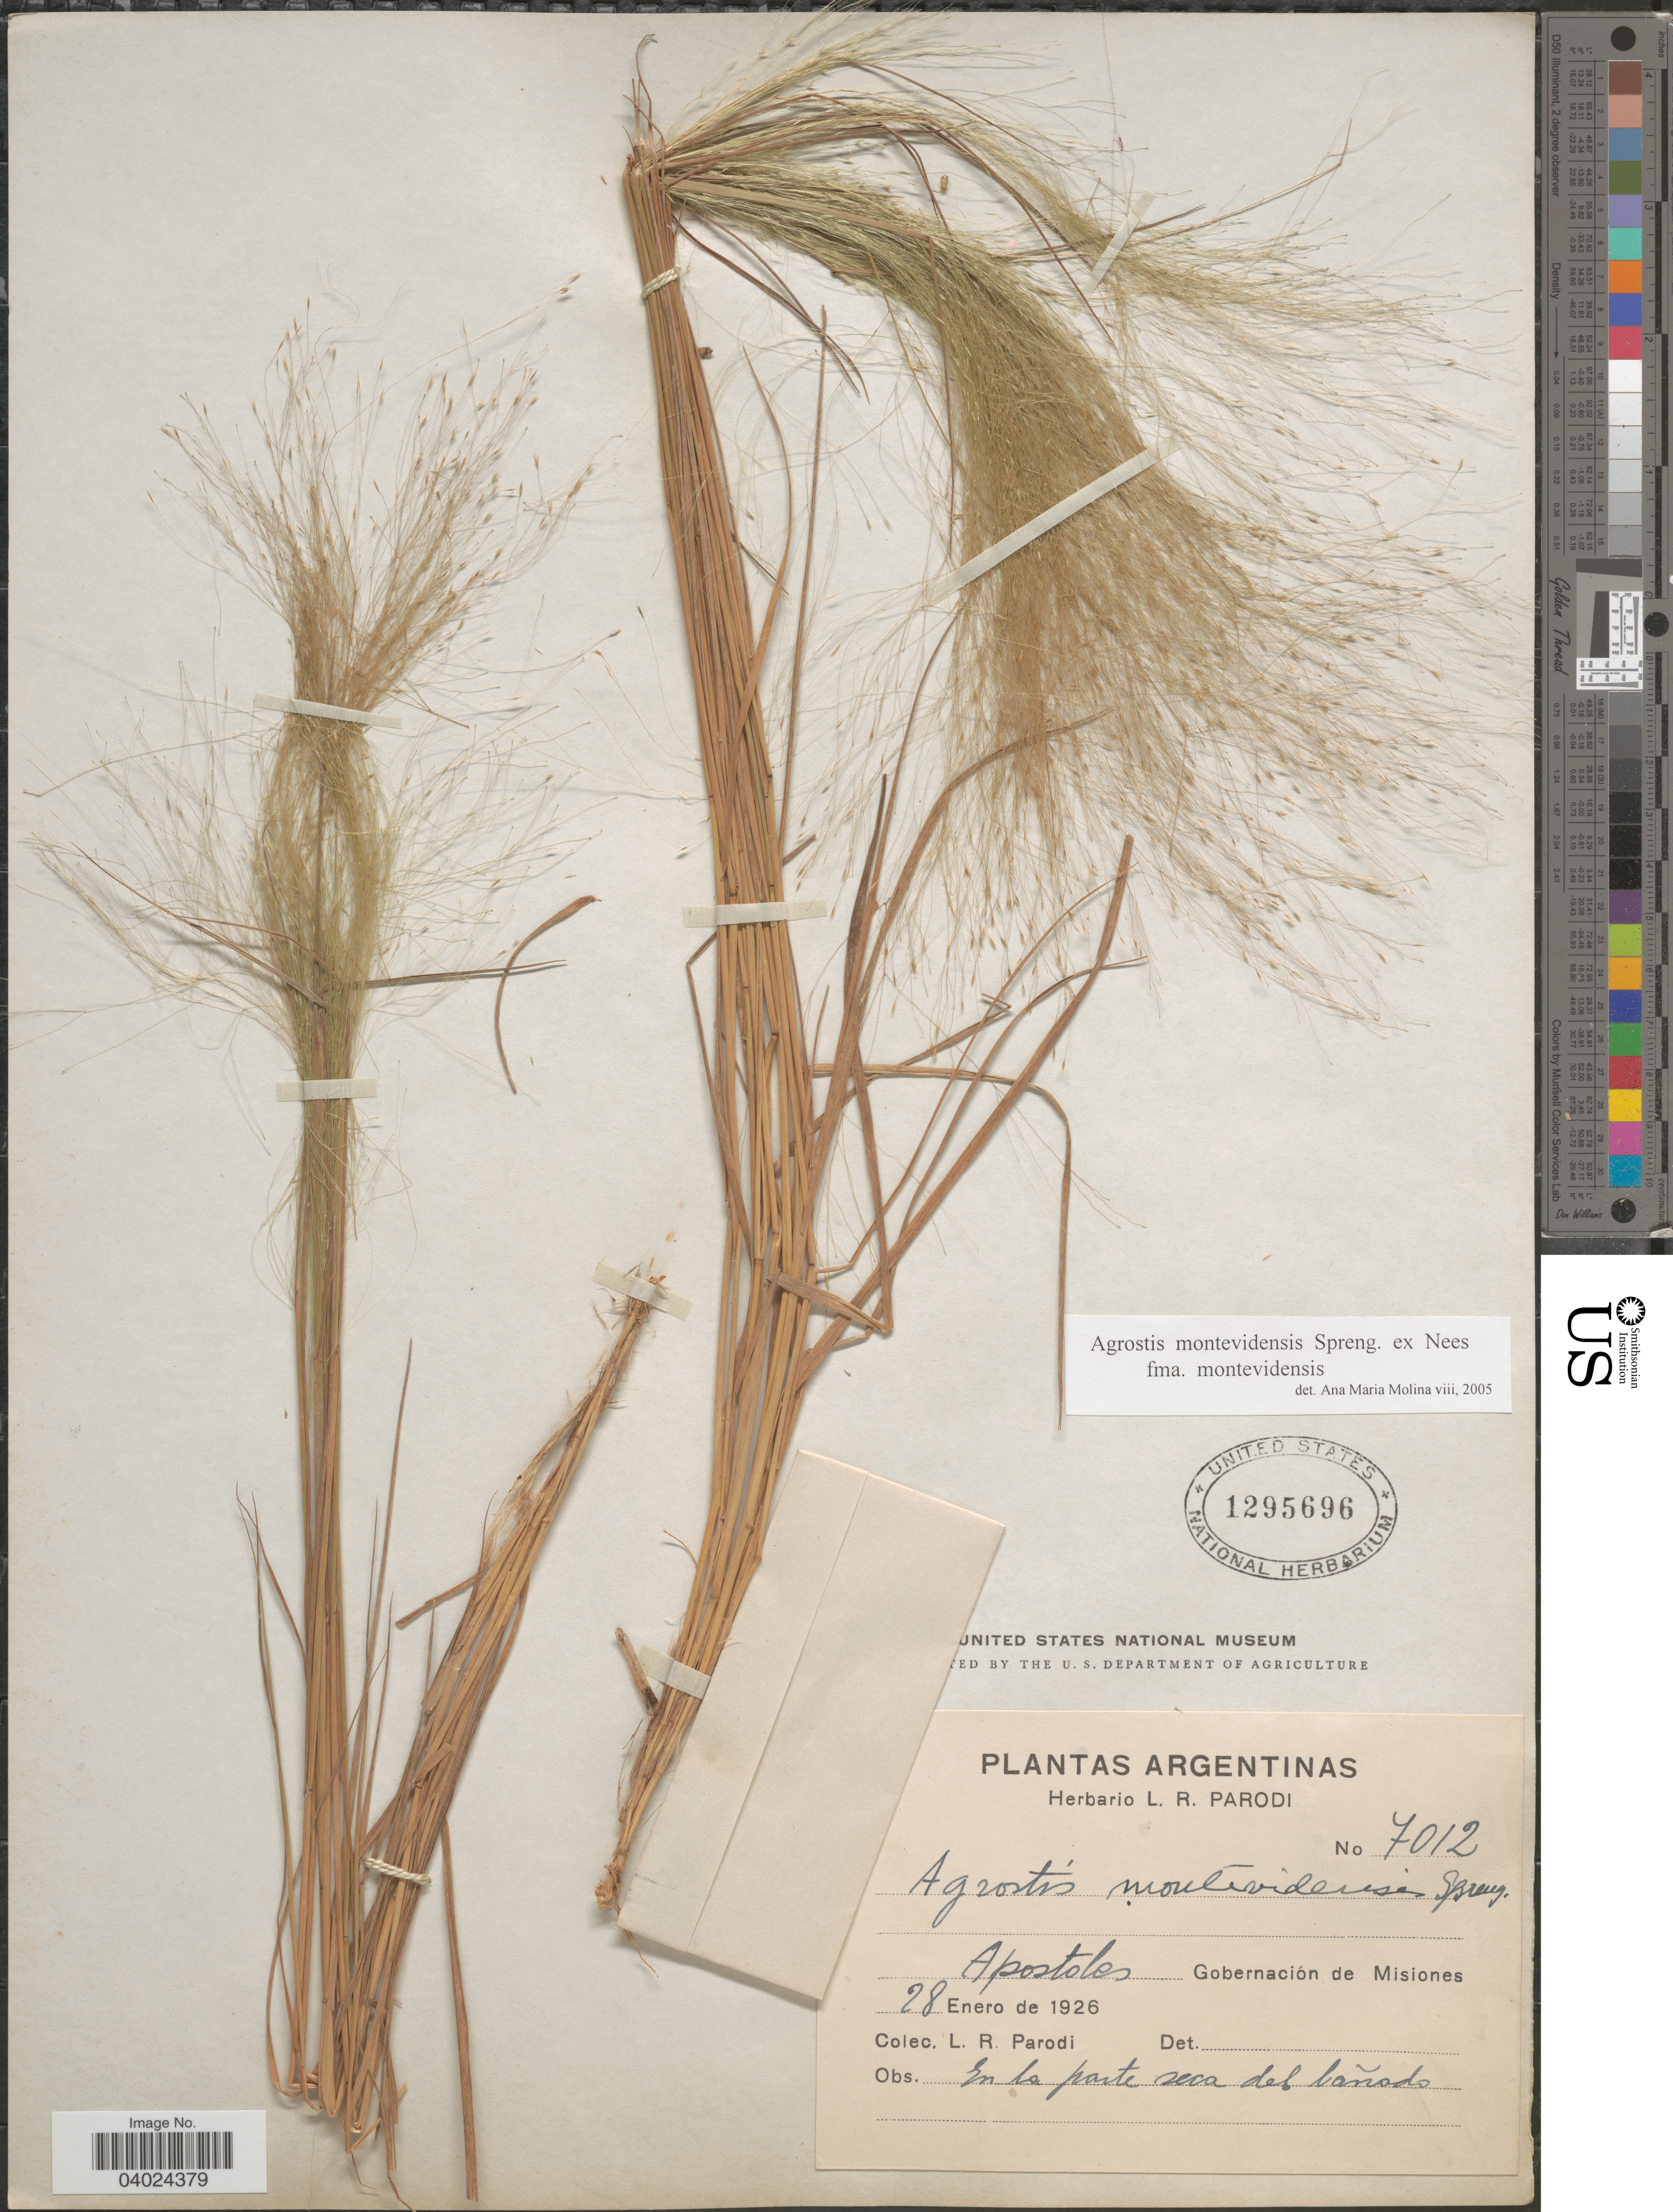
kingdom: Plantae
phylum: Tracheophyta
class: Liliopsida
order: Poales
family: Poaceae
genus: Agrostis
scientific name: Agrostis montevidensis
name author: A. Spreng. ex Nees in Mart.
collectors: L. R. Parodi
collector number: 7012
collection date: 1926-01-28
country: Argentina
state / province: Misiones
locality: Apostoles. Gobernación de Misiones. En la parte seca del Cañado.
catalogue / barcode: US 1295696